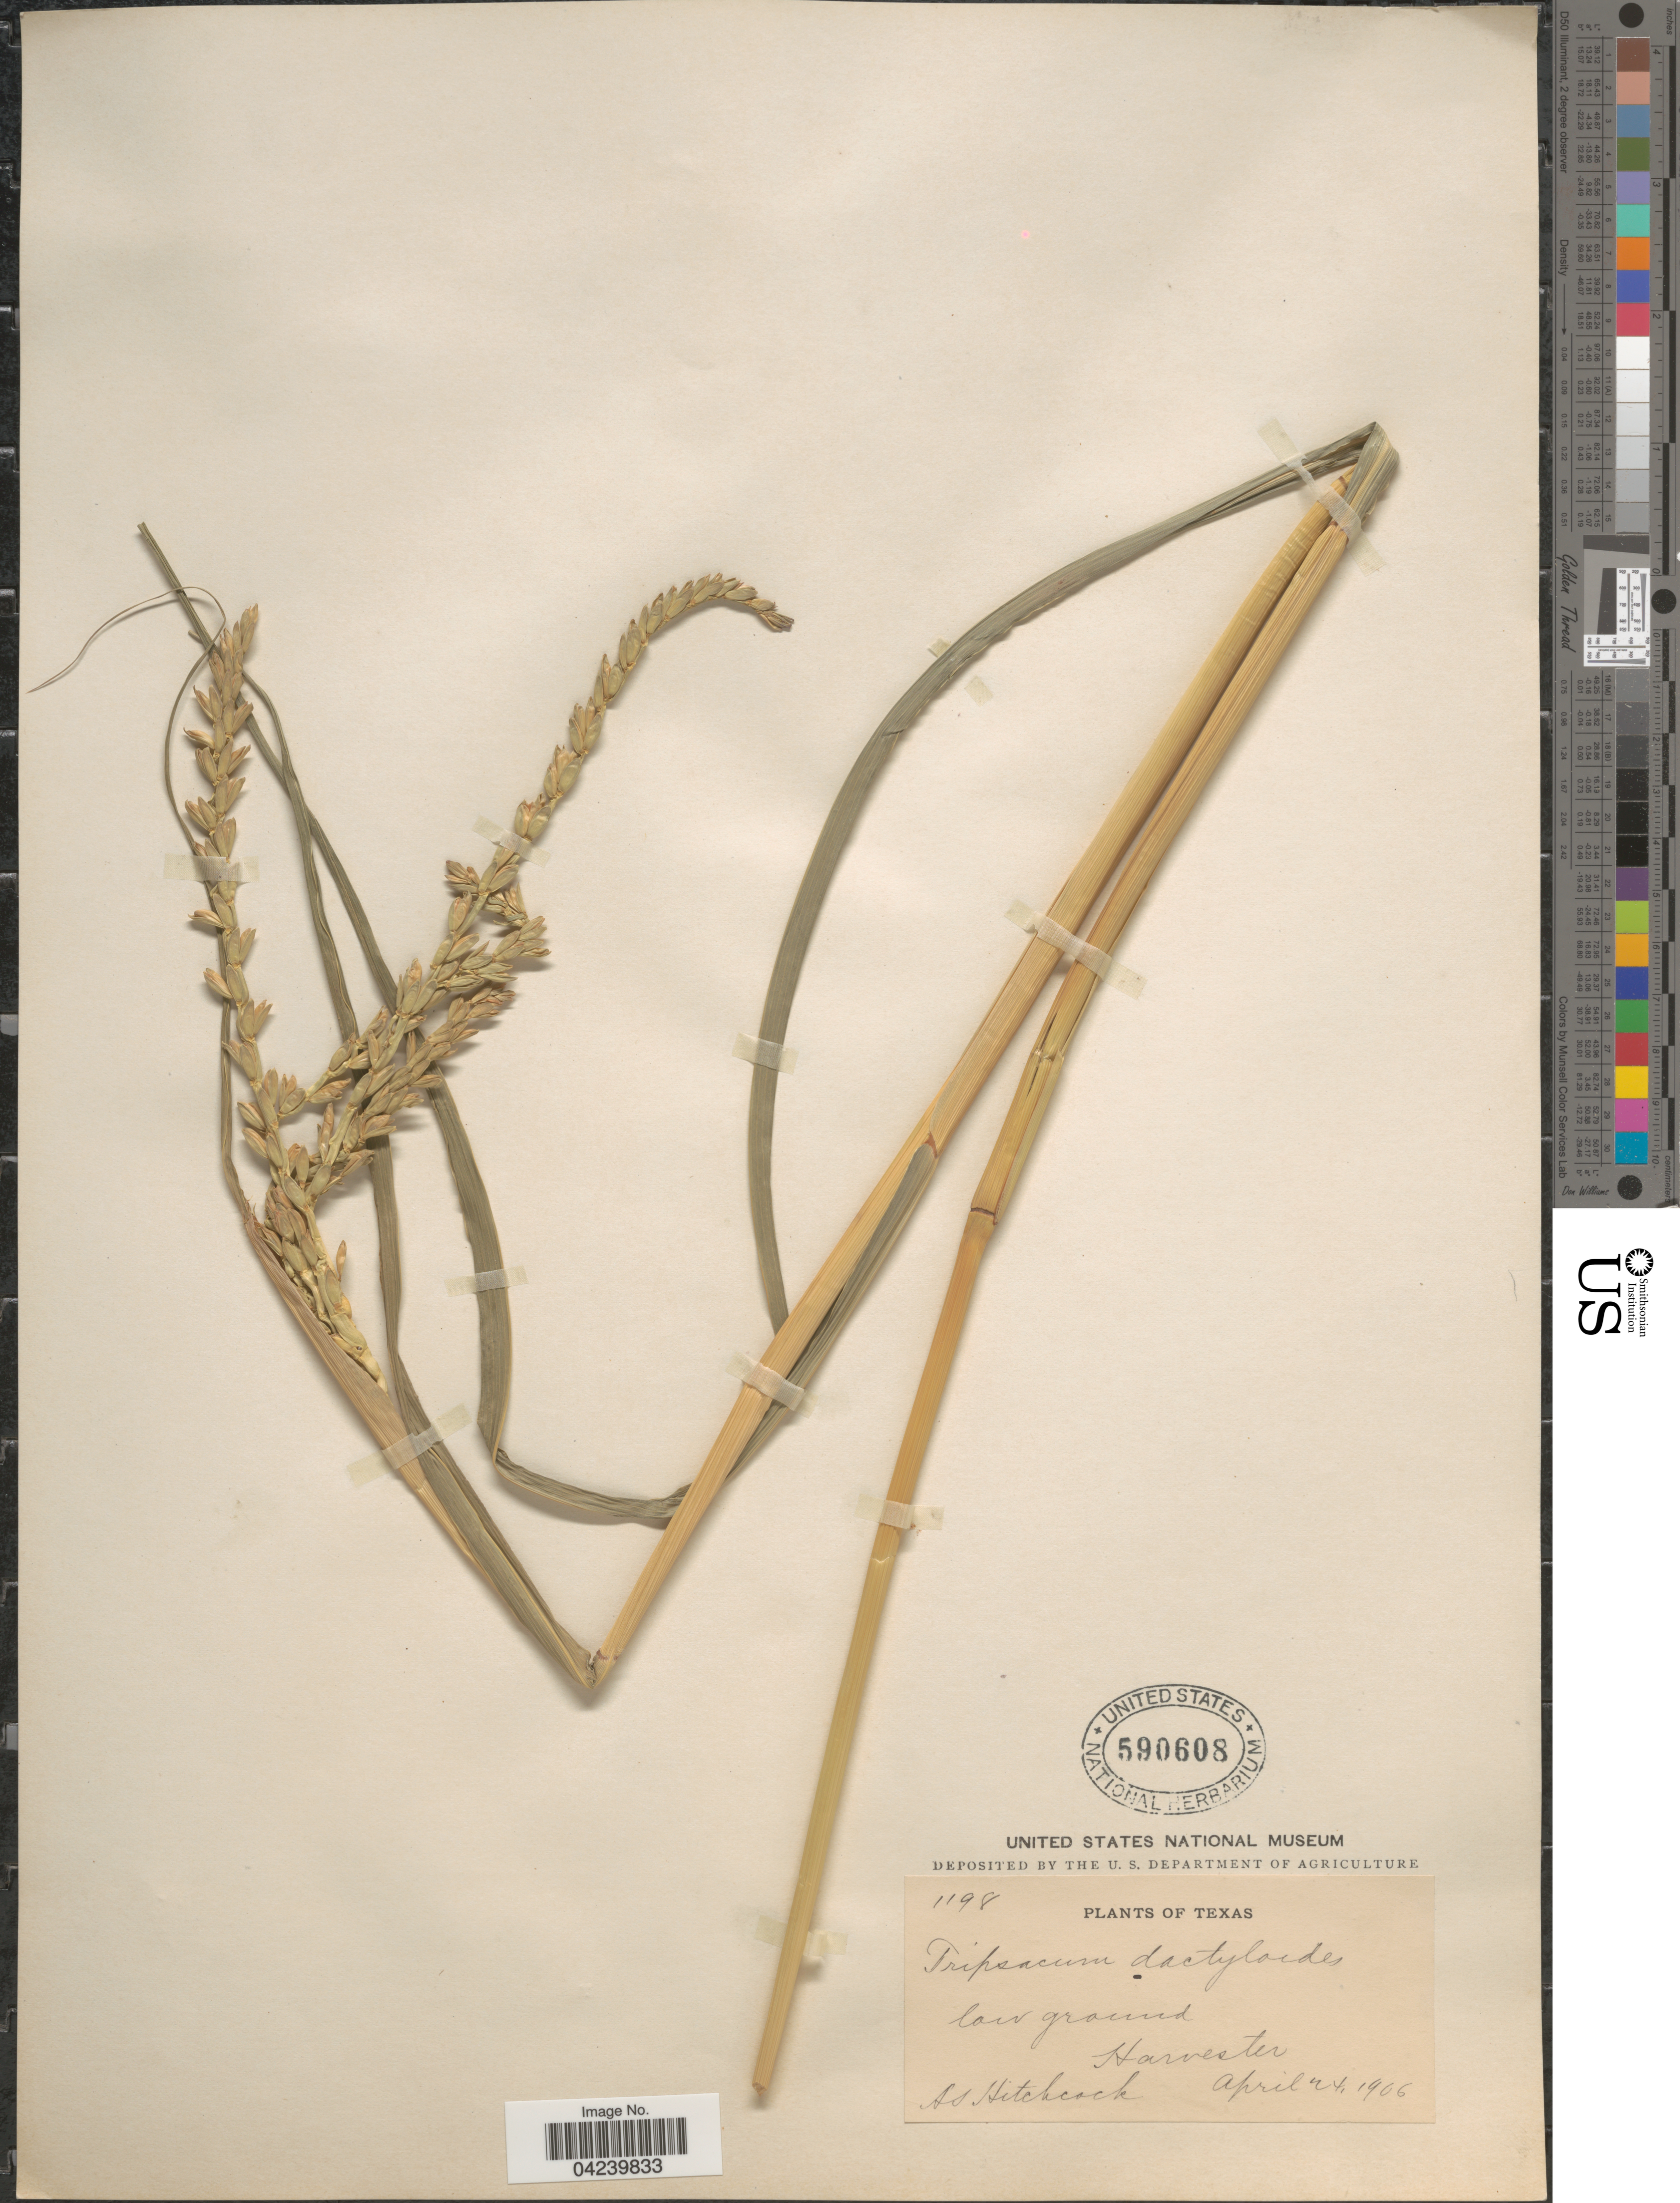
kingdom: Plantae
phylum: Tracheophyta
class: Liliopsida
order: Poales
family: Poaceae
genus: Tripsacum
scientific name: Tripsacum dactyloides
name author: (L.) L.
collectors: A. S. Hitchcock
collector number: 1198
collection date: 1906-04-24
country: United States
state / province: Texas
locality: Harvester.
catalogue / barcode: US 590608